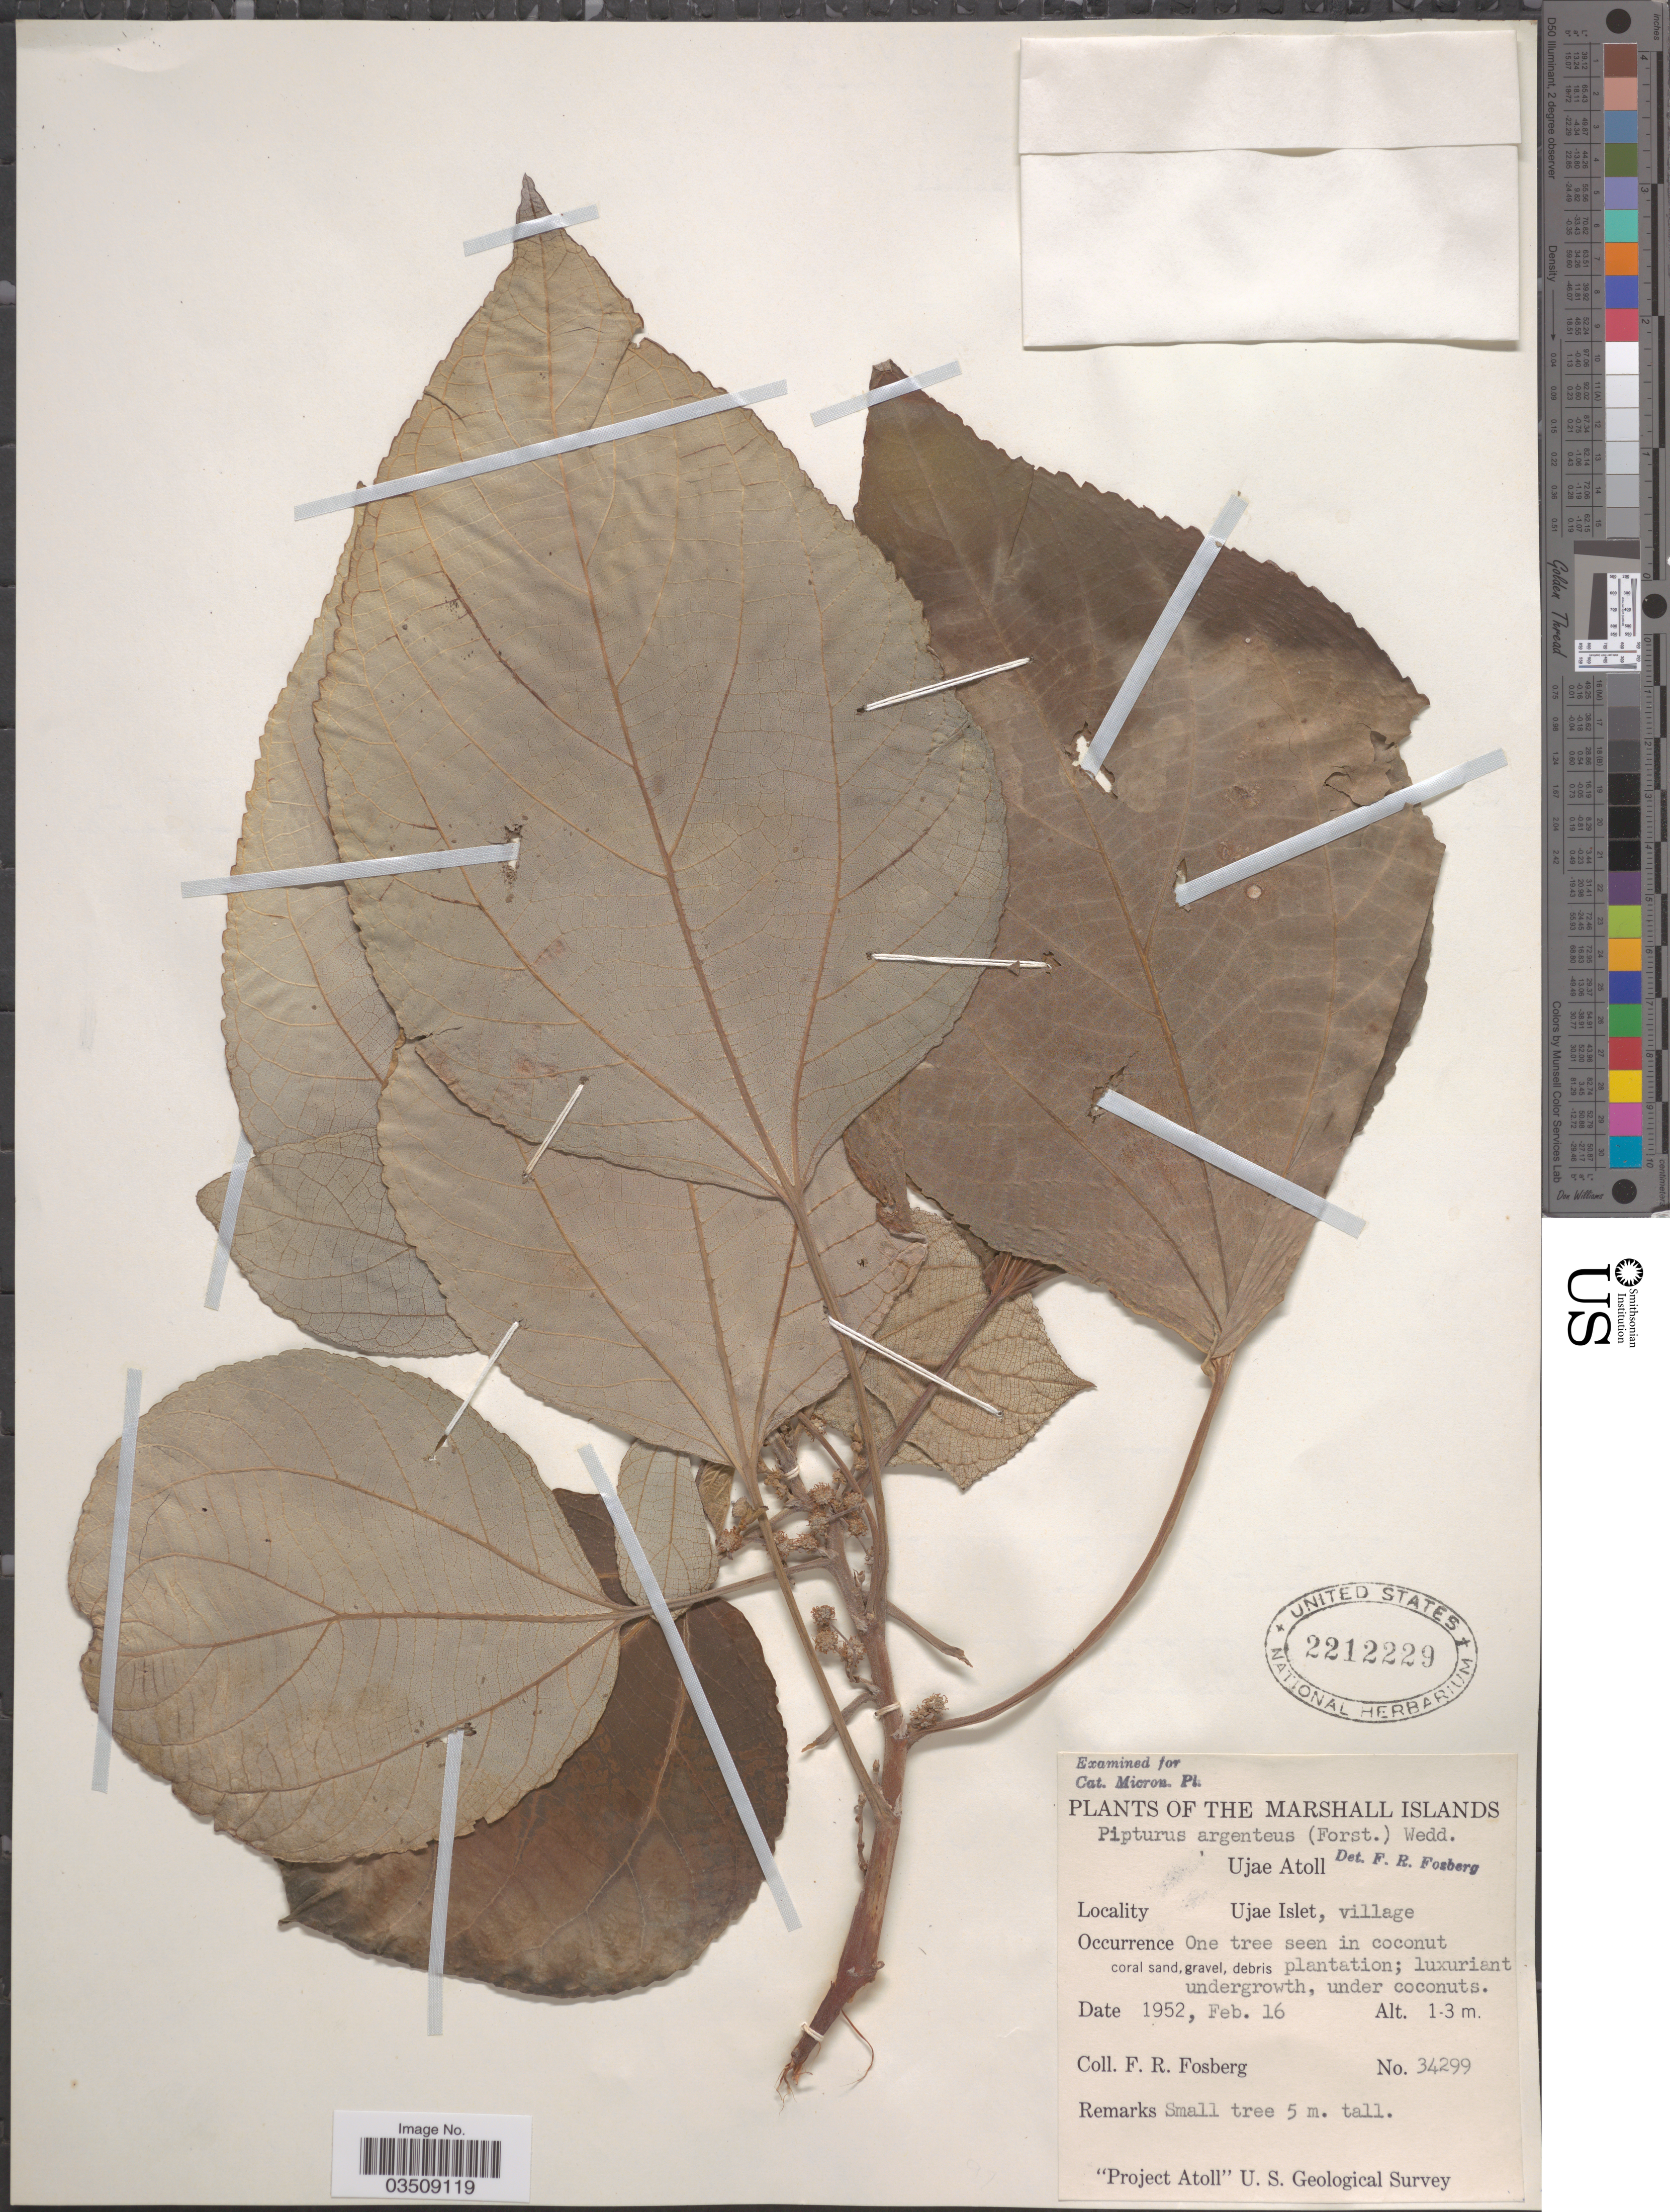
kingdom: Plantae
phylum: Tracheophyta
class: Magnoliopsida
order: Rosales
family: Urticaceae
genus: Pipturus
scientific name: Pipturus argenteus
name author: (G. Forst.) Wedd.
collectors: F. R. Fosberg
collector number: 34299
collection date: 1952-02-16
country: Marshall Islands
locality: Ujae Atoll. Ujae Islet, village.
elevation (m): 1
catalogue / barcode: US 2212229